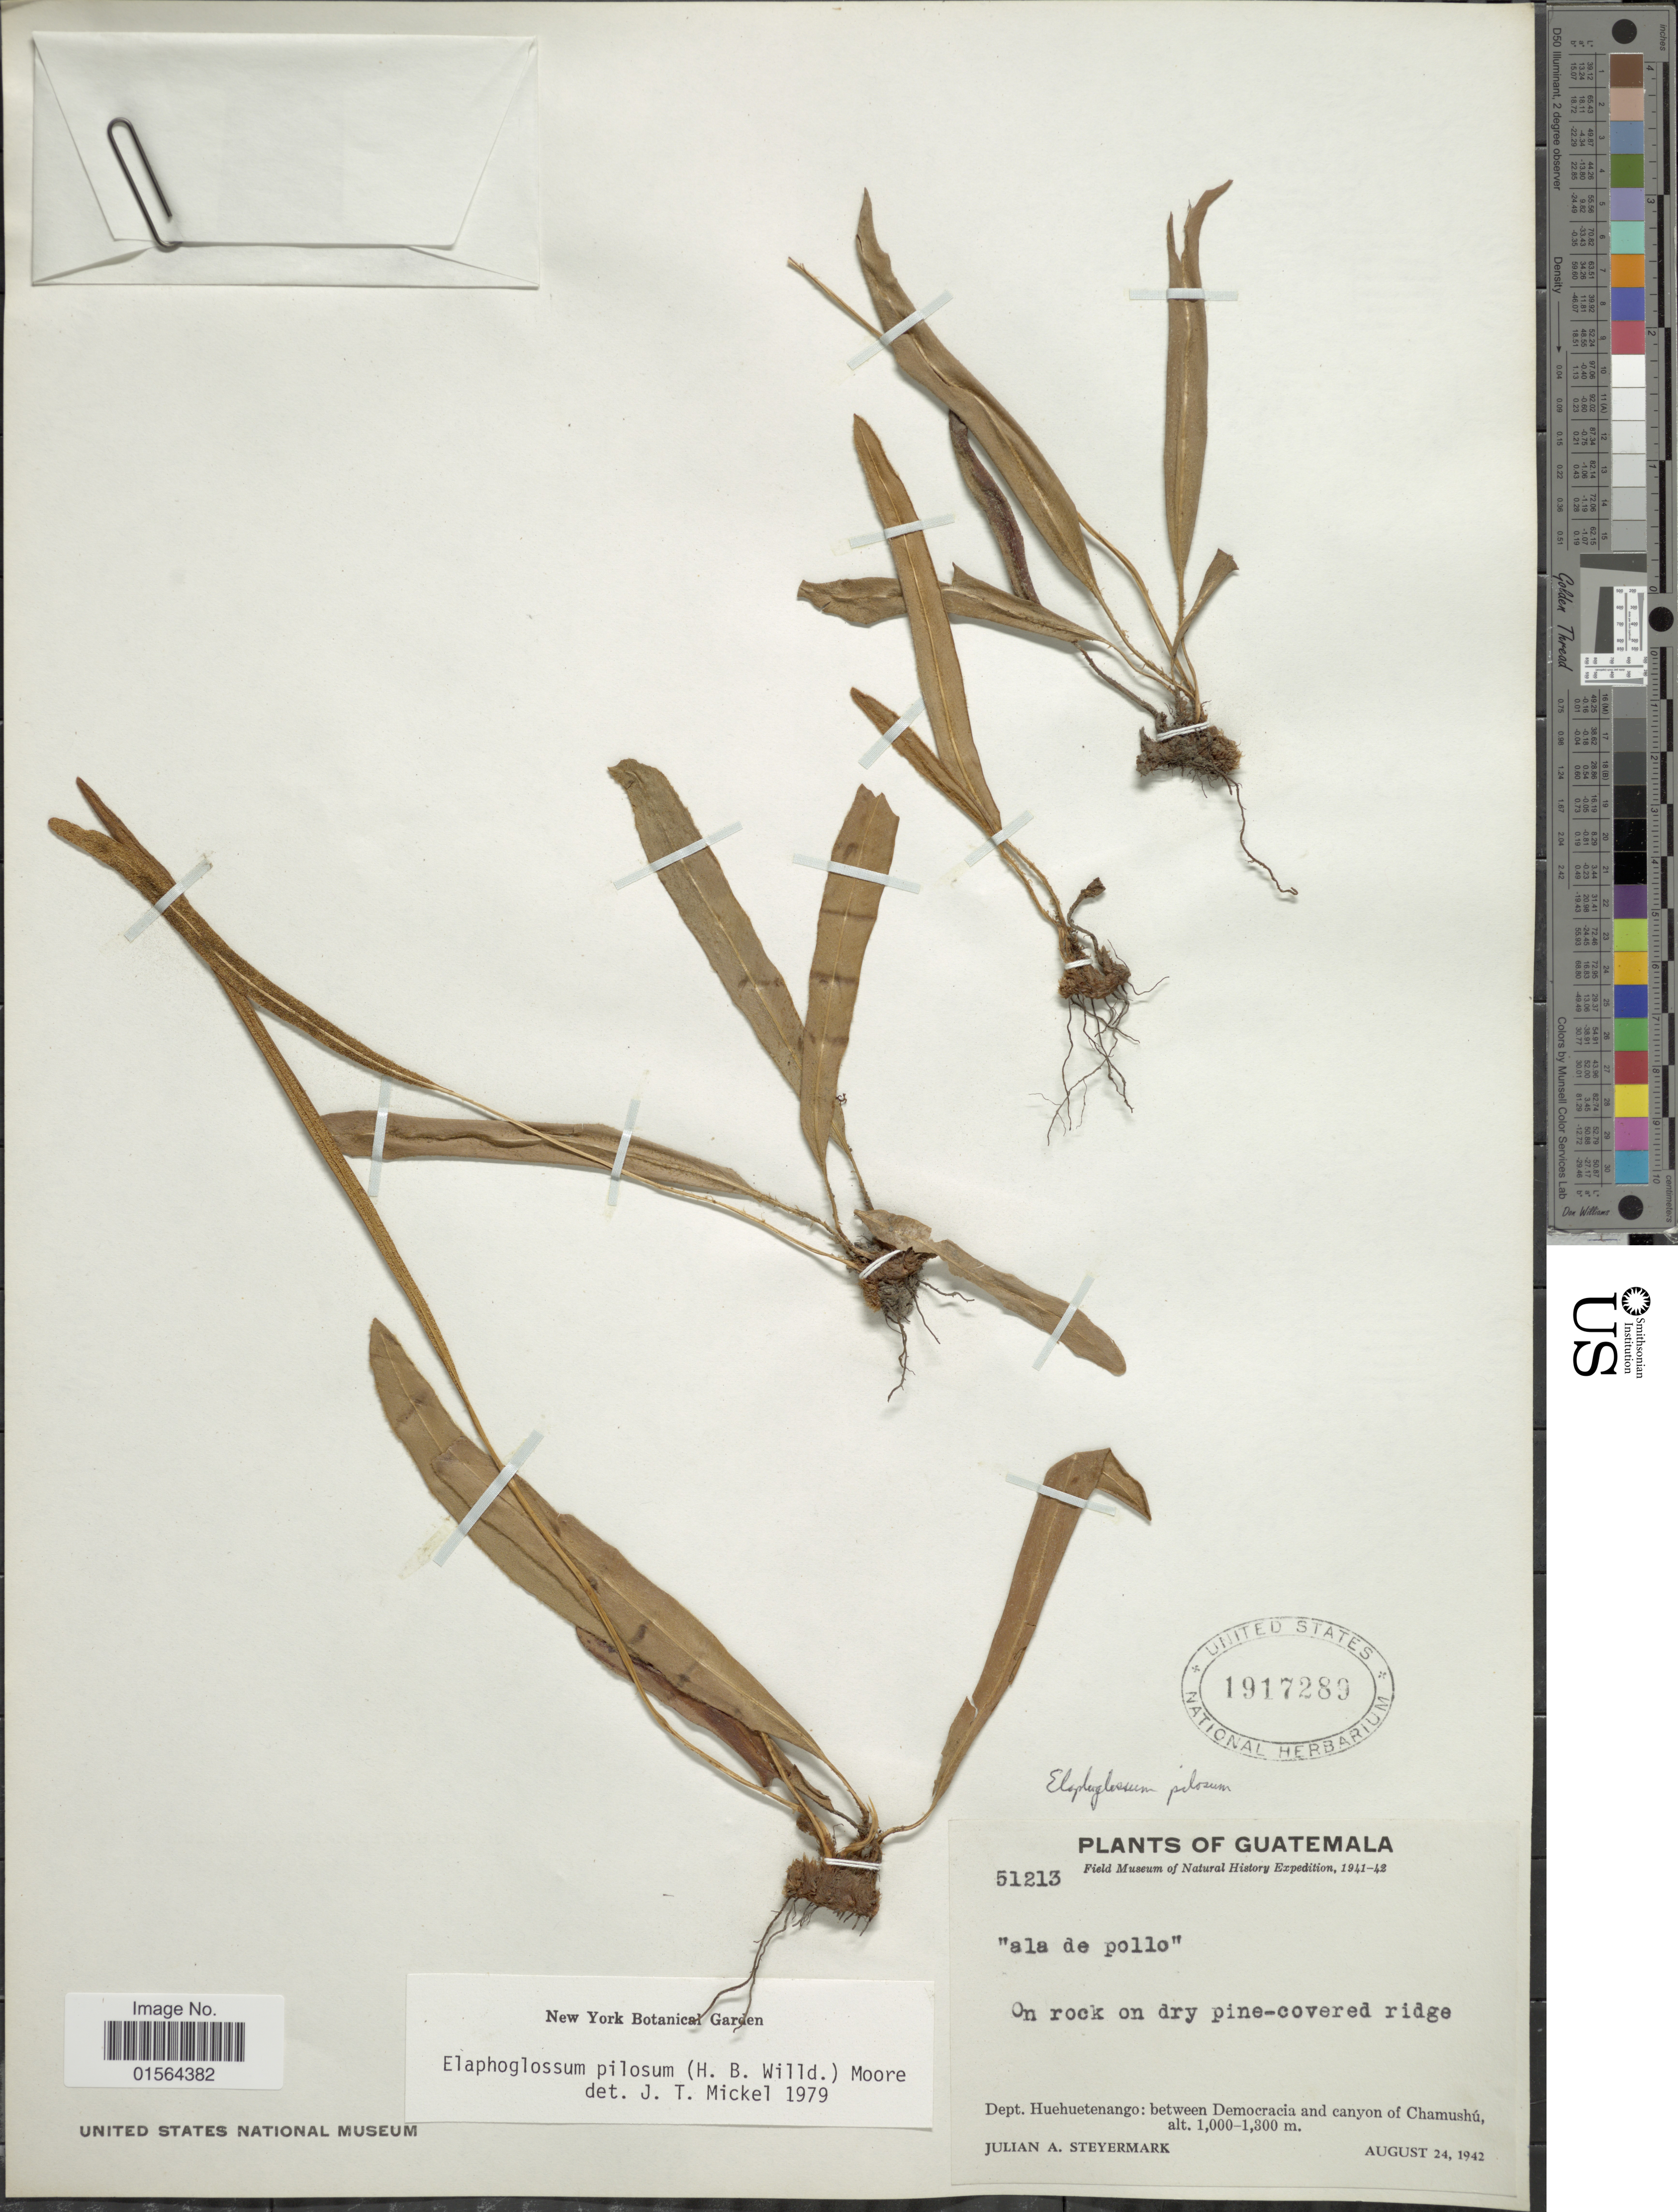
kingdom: Plantae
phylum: Tracheophyta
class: Polypodiopsida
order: Polypodiales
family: Dryopteridaceae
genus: Elaphoglossum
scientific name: Elaphoglossum muelleri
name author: (E. Fourn.) C. Chr.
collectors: J. Steyermark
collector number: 51213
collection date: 1942-08-24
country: Guatemala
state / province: Huehuetenango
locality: Dept. Huehuetenango: between Democracia and canyon of Chamushu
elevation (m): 1000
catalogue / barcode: US 1917289